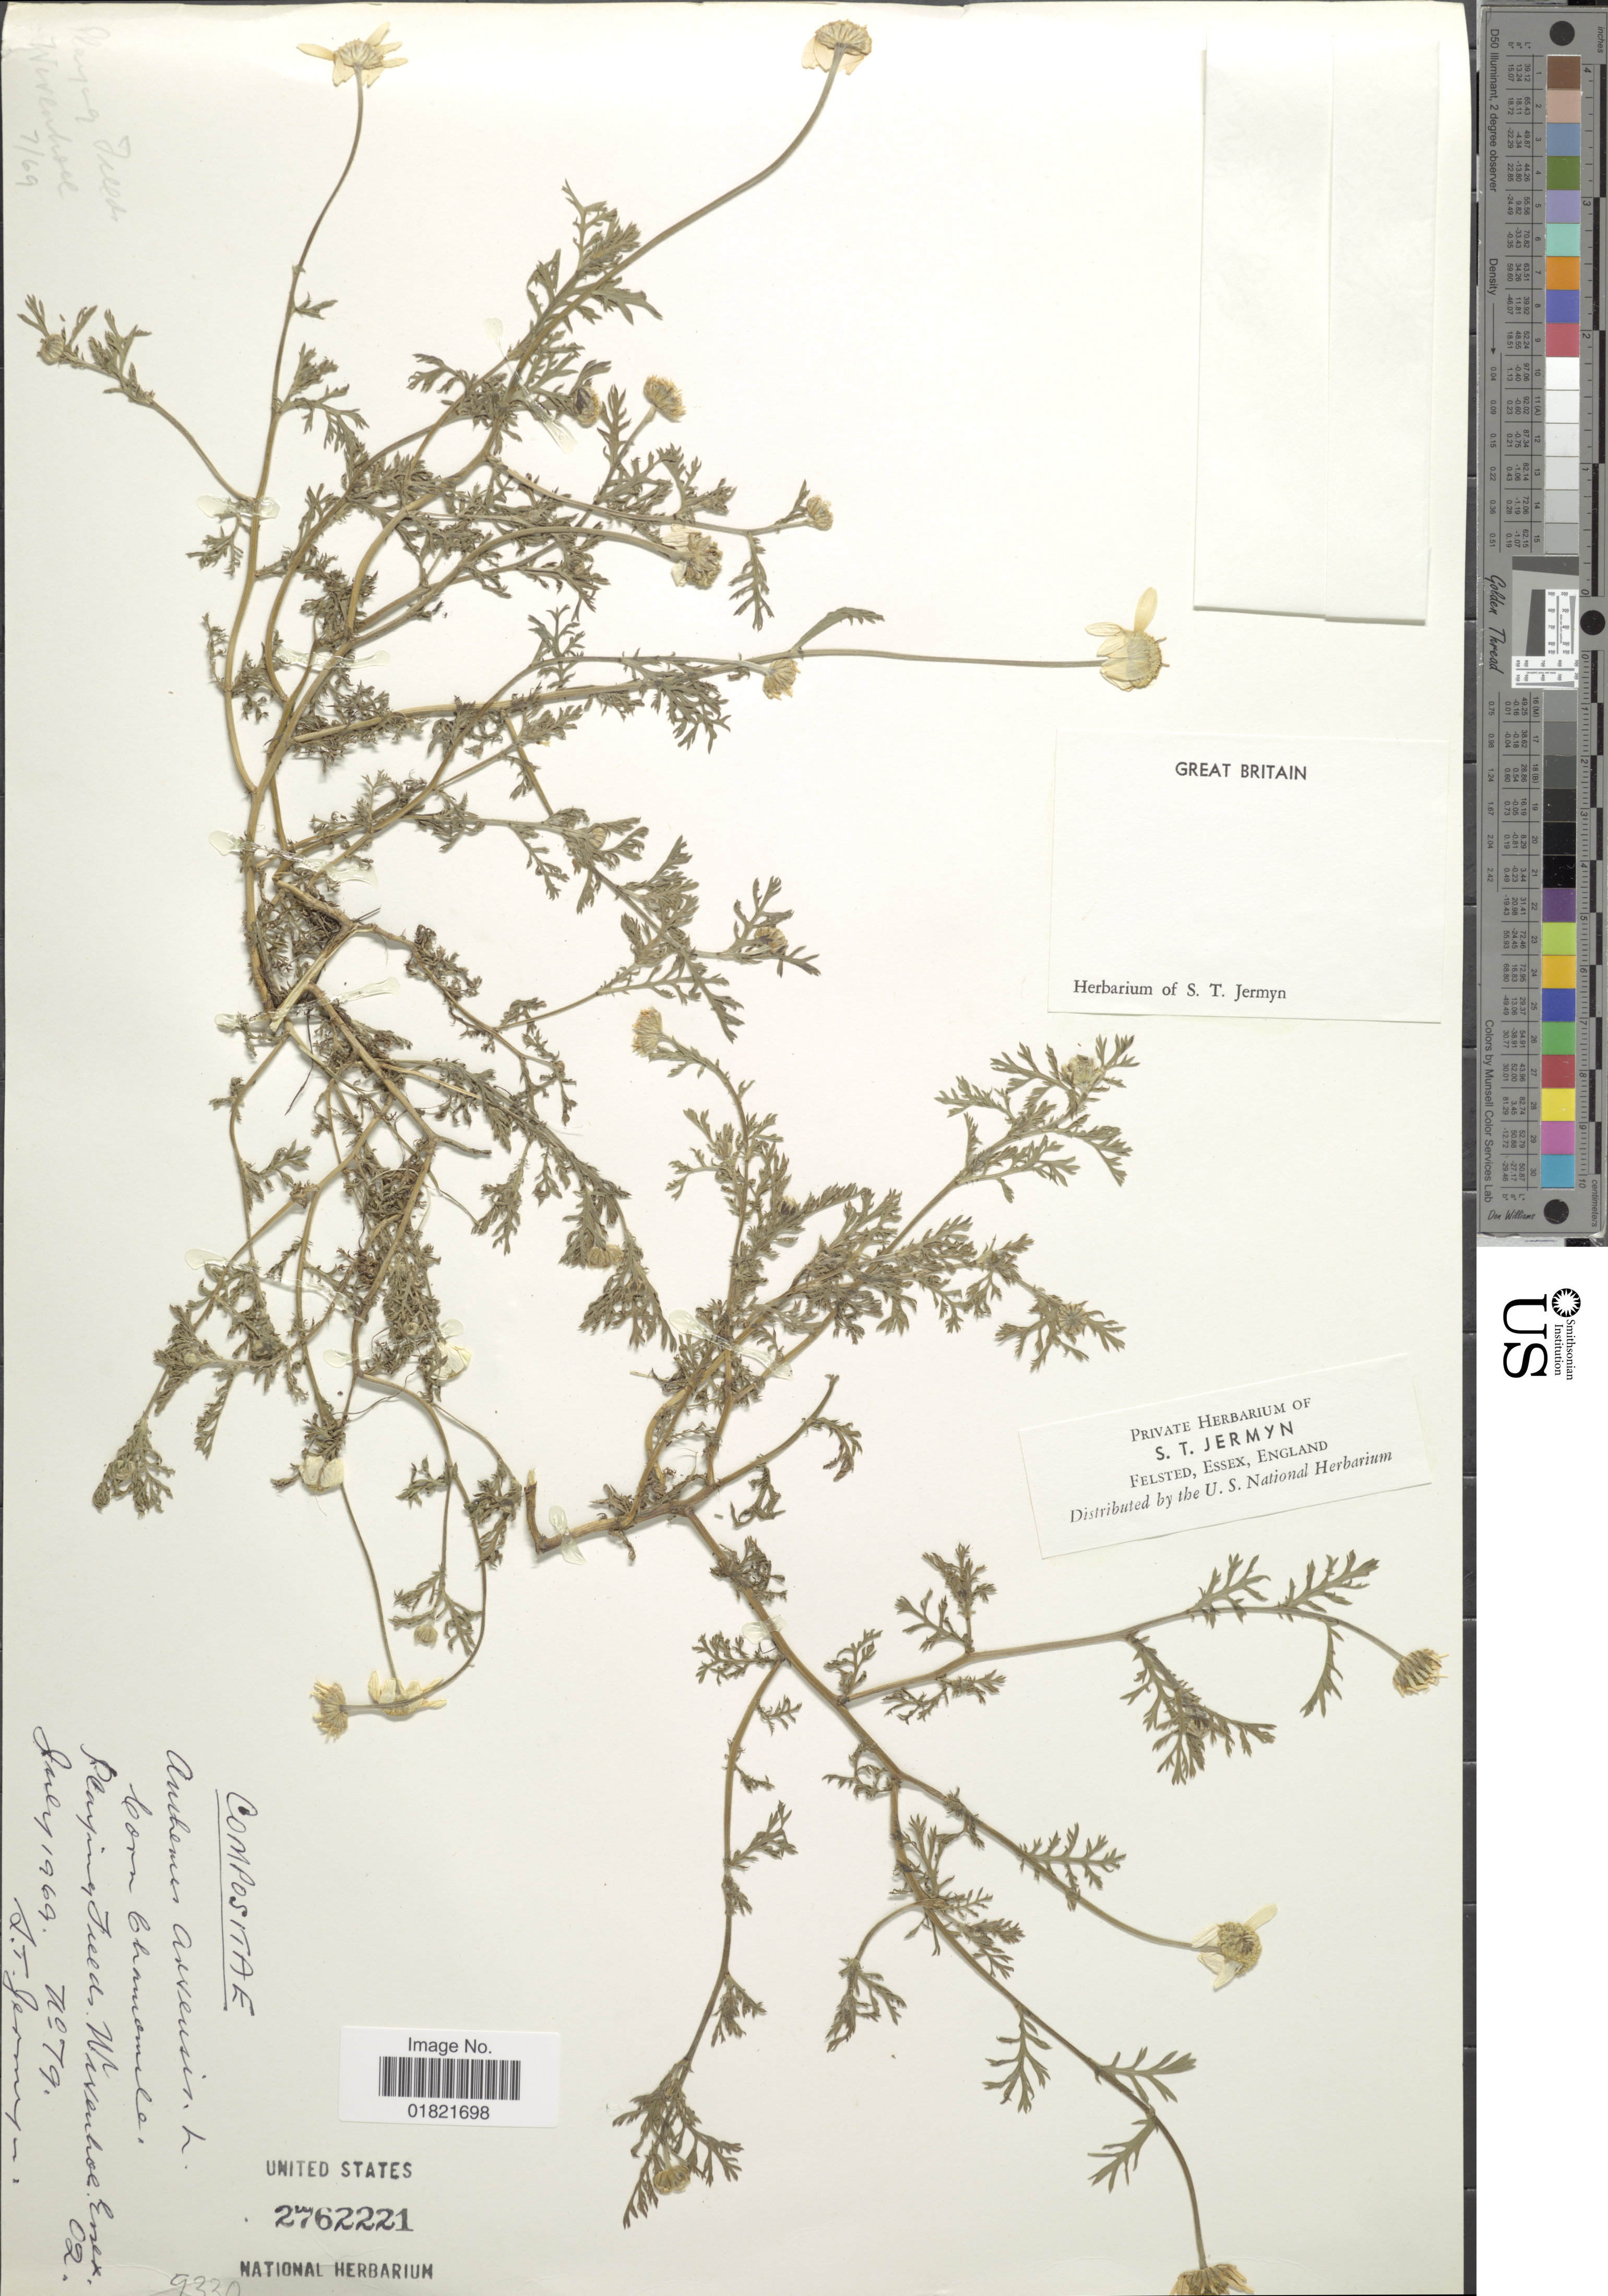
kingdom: Plantae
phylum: Tracheophyta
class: Magnoliopsida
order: Asterales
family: Asteraceae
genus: Anthemis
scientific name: Anthemis arvensis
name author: L.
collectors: S. Jermyn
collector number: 79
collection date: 1969-07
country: United Kingdom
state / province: England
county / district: Essex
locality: Great Britain, Playing Fields, Wivenhoe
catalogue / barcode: US 2762221